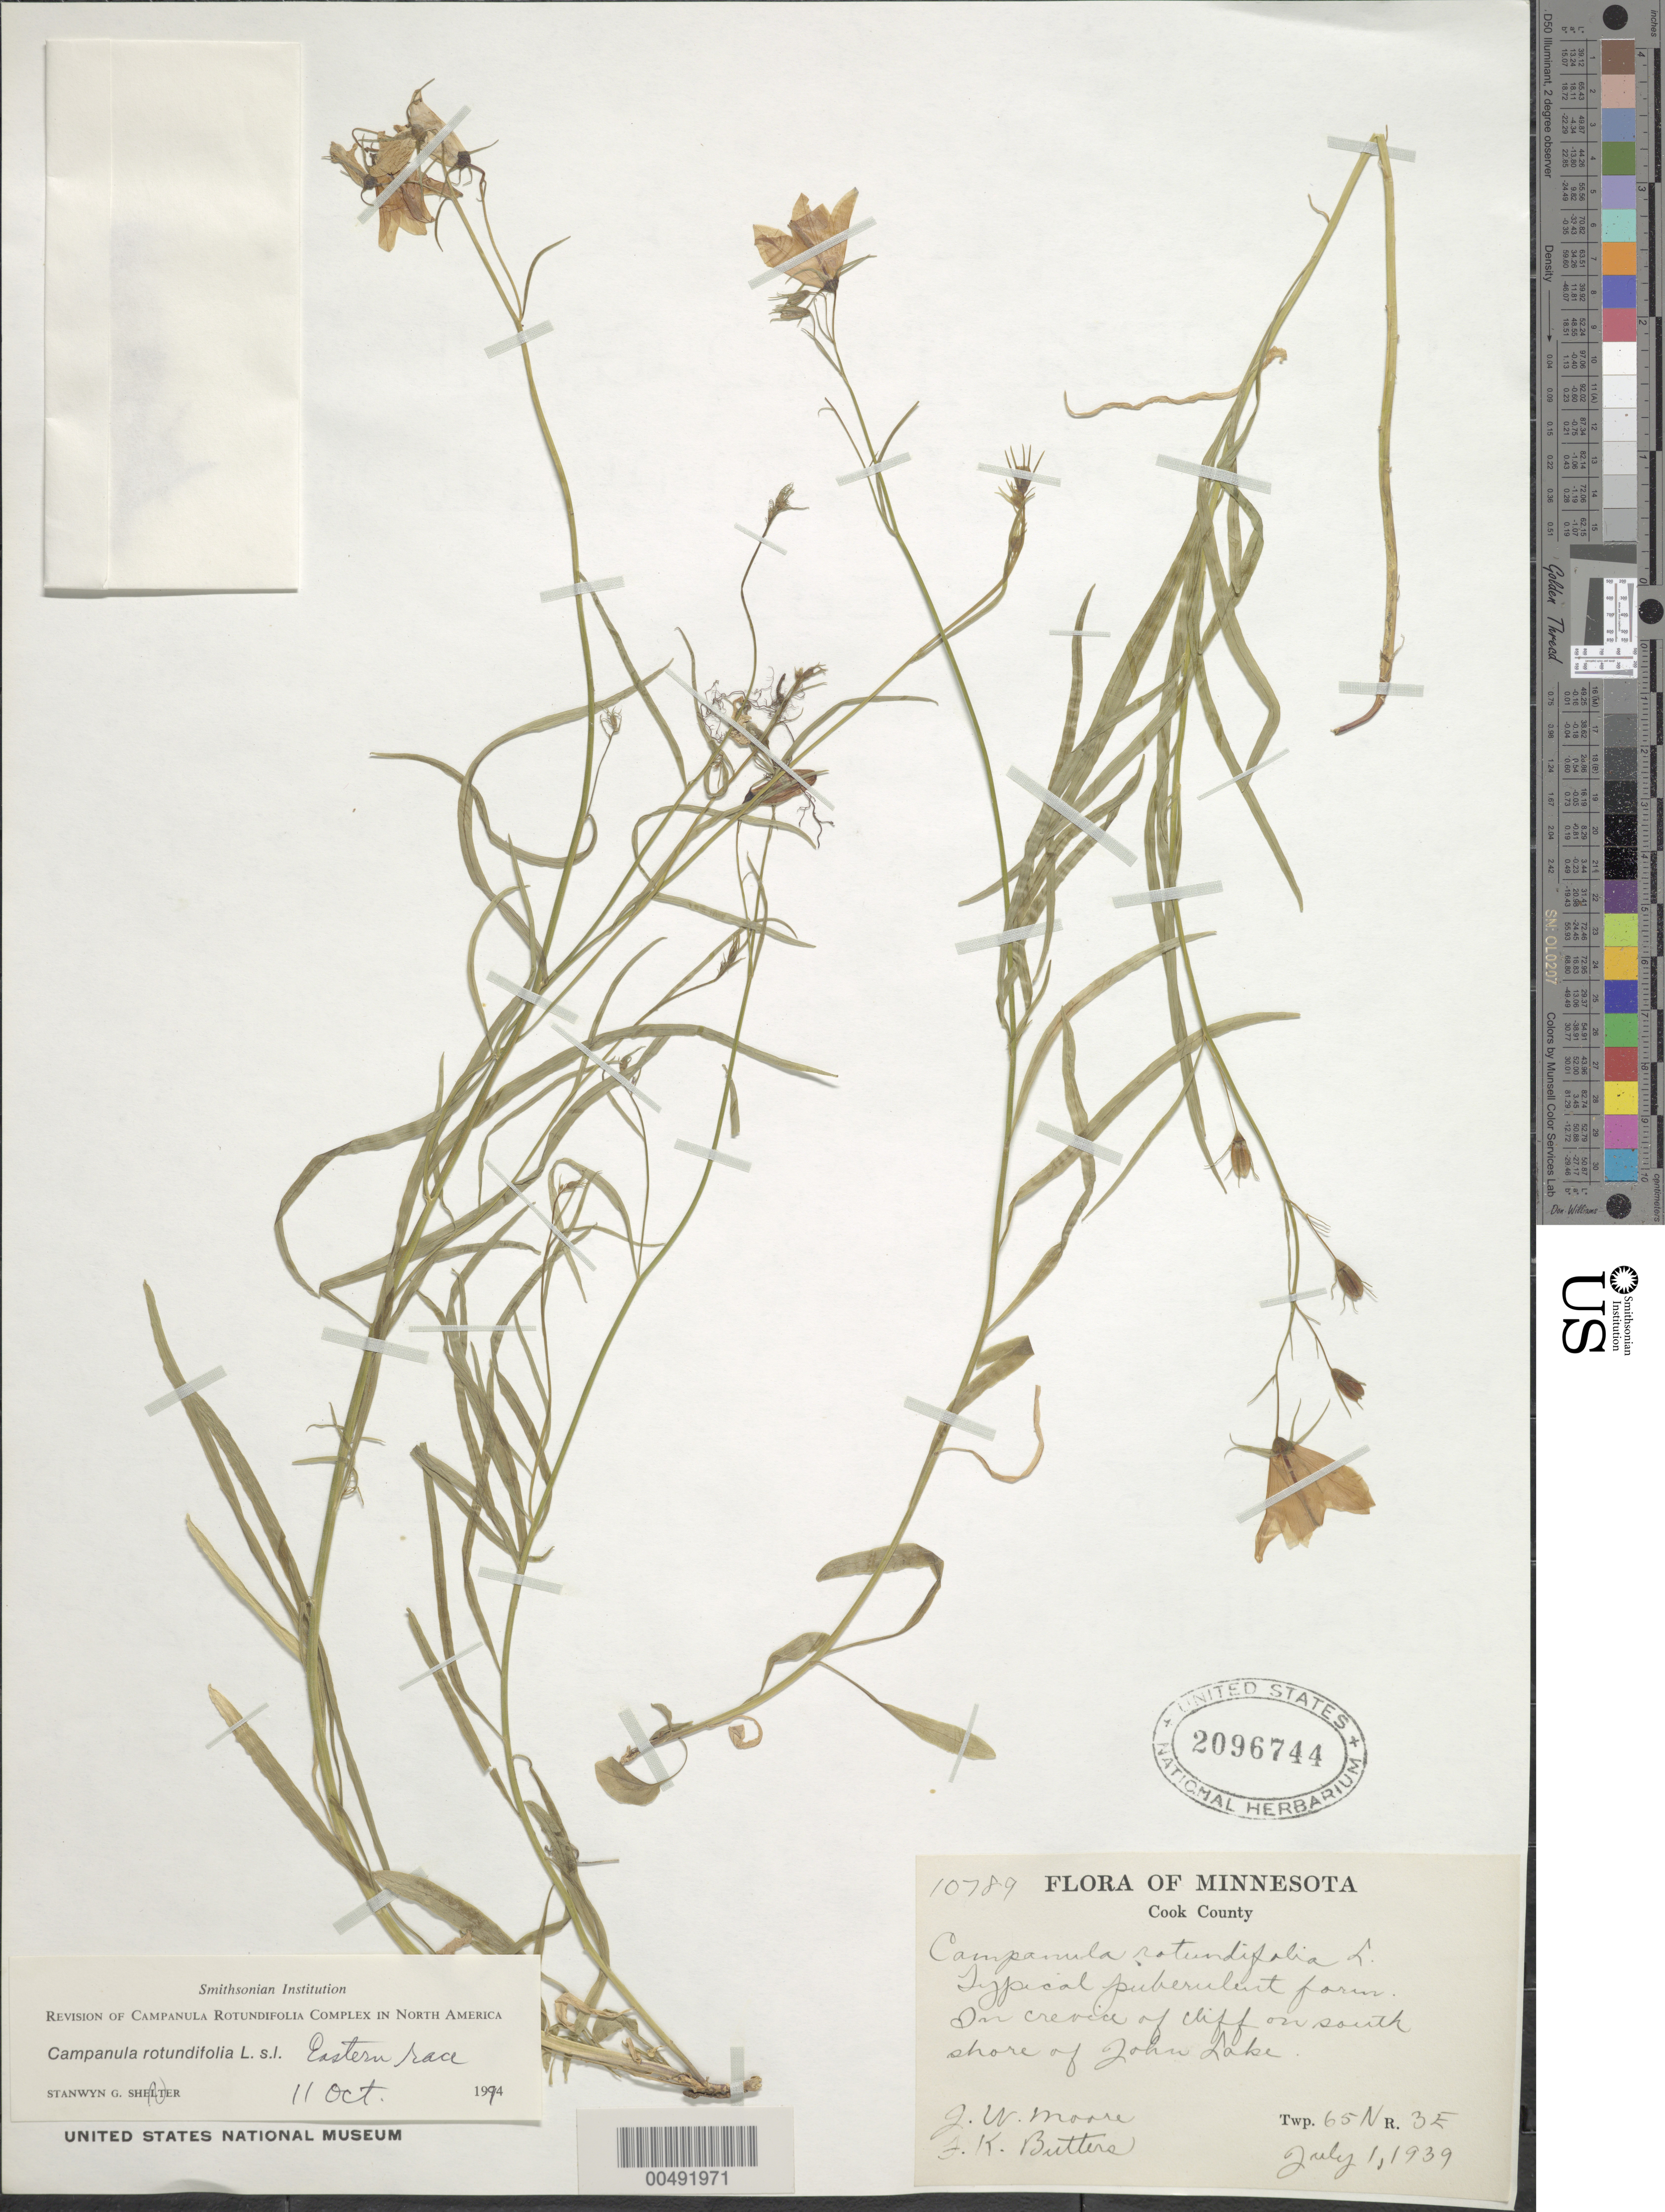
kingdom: Plantae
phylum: Tracheophyta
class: Magnoliopsida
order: Asterales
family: Campanulaceae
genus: Campanula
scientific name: Campanula rotundifolia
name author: L.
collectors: J. W. Moore & F. K. Butters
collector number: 10789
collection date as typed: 01 Jul 1939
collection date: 1939-07-01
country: United States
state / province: Minnesota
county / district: Cook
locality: John Lake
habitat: in crevice of cliff on S shore of Lake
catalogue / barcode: US 2096744